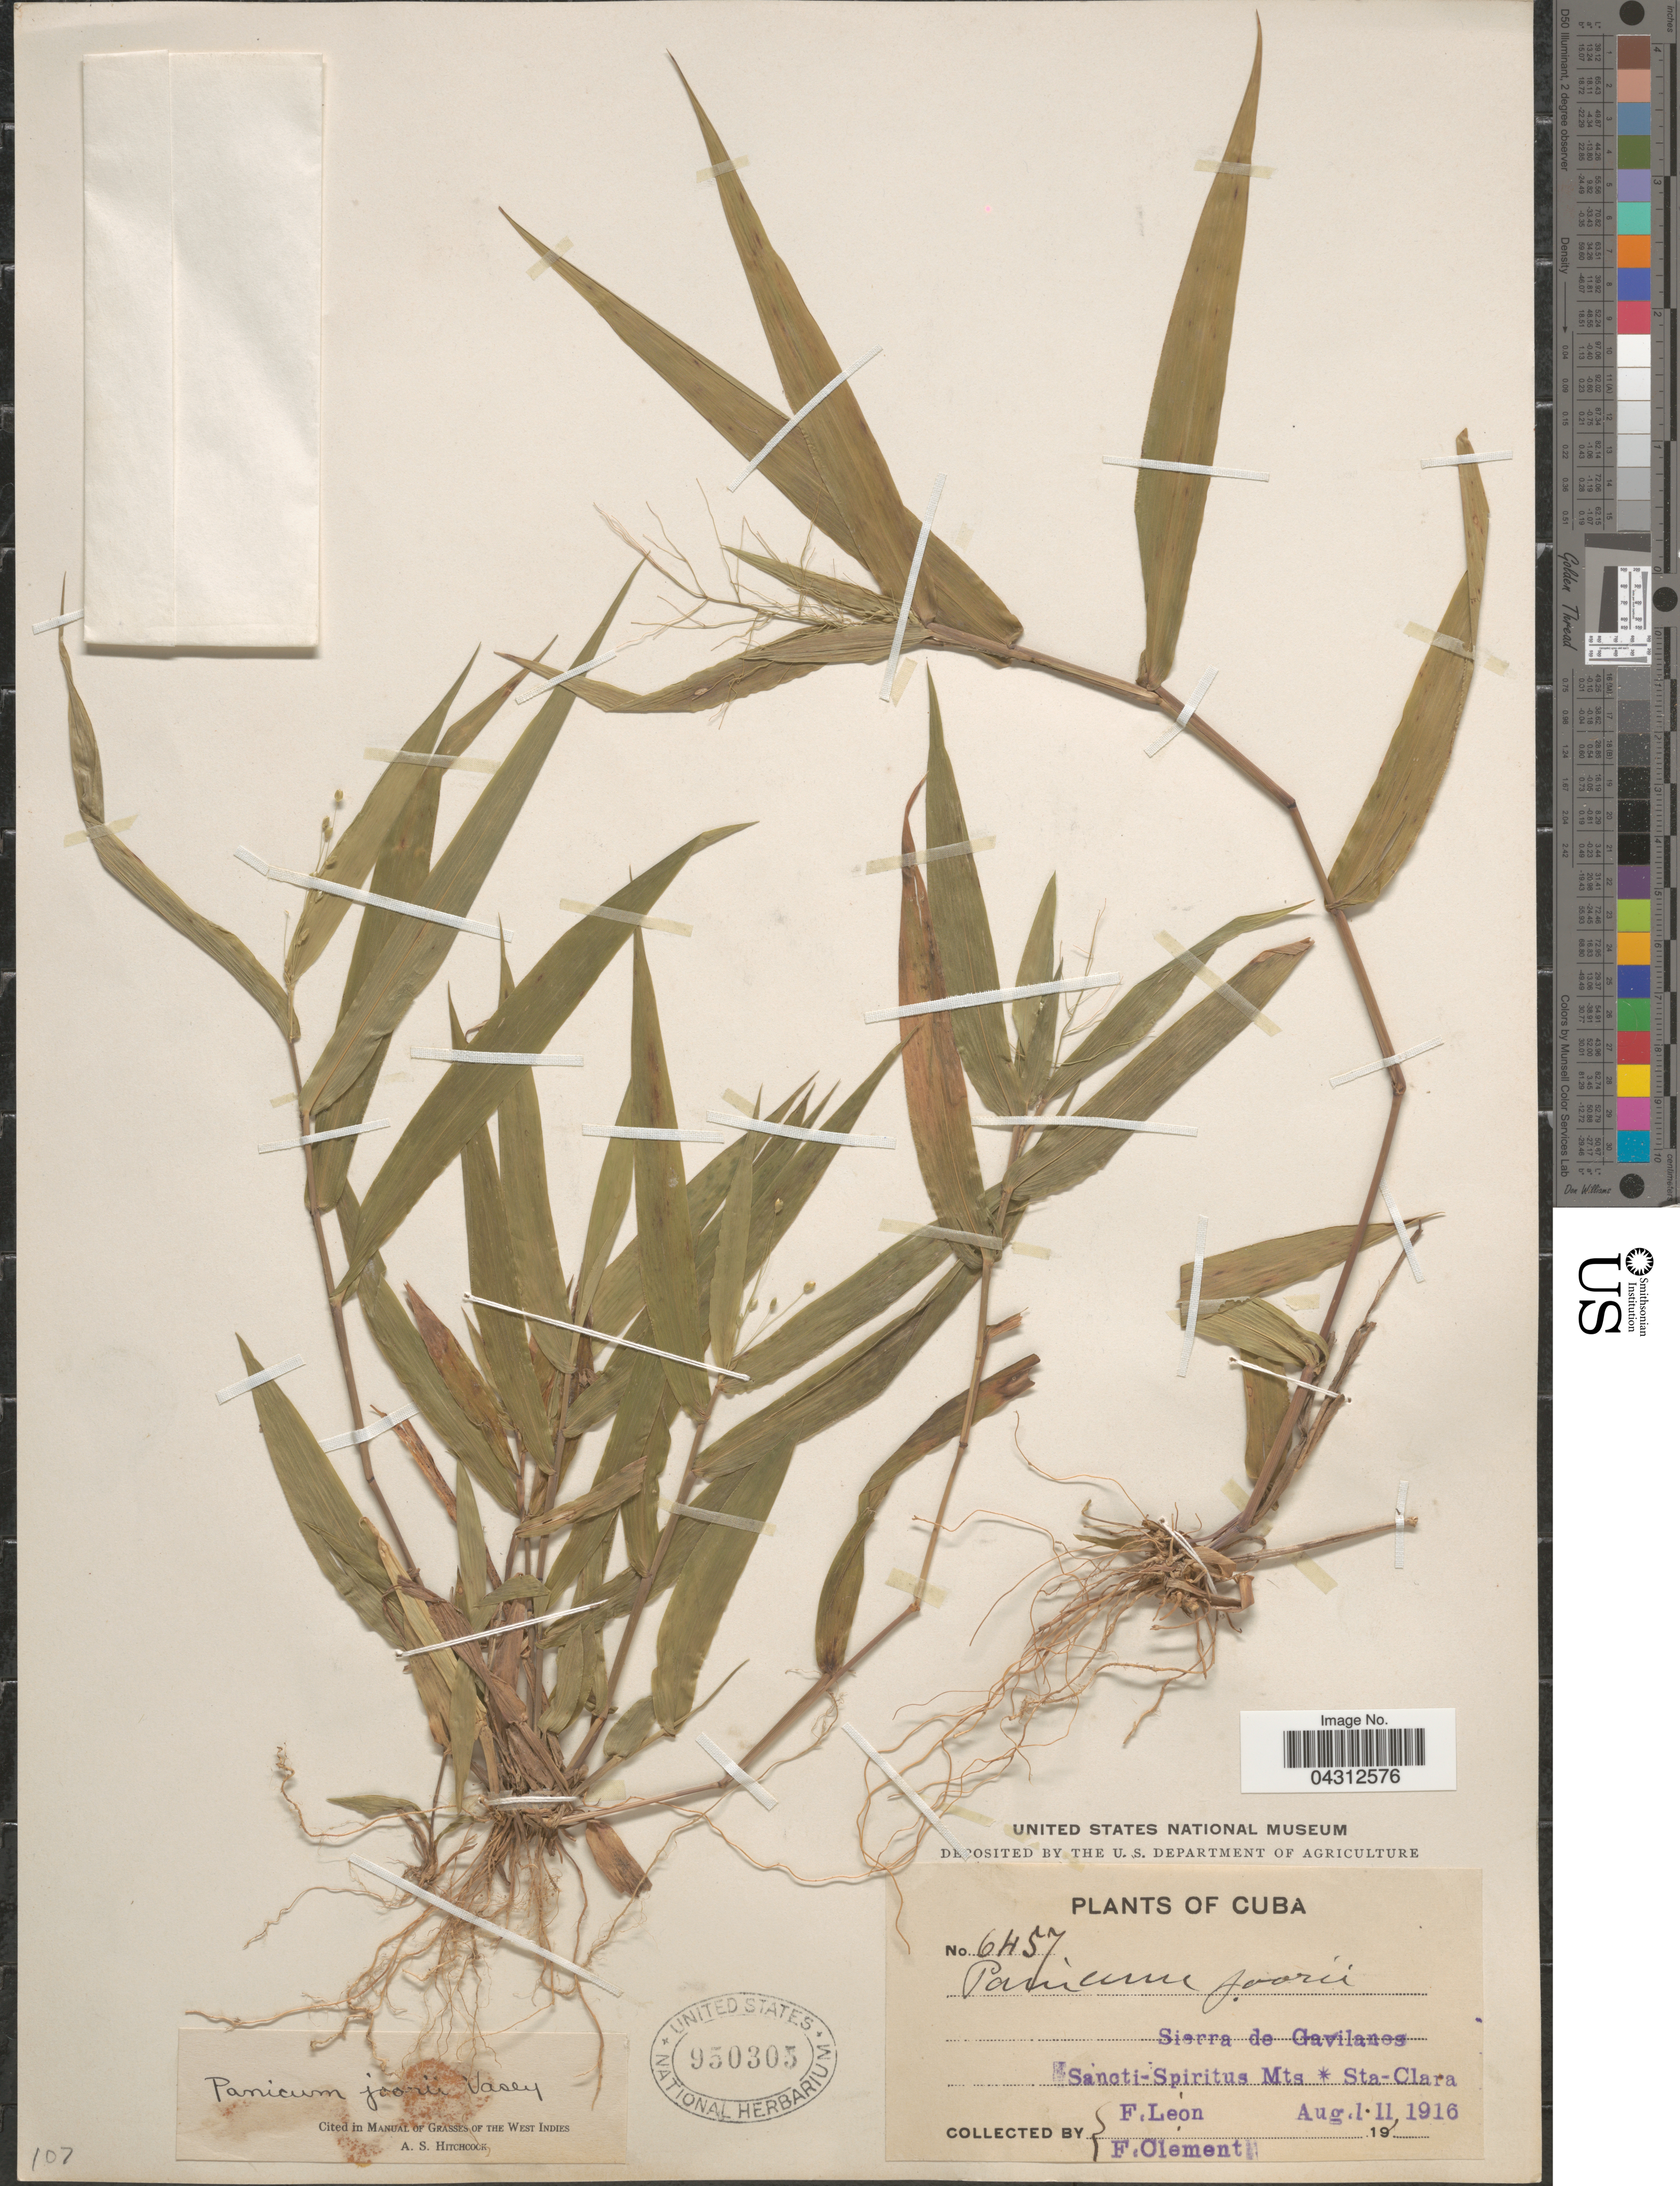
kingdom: Plantae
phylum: Tracheophyta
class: Liliopsida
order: Poales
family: Poaceae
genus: Dichanthelium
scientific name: Dichanthelium commutatum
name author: (Schult.) Gould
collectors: F. Leon & F. Clements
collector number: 6457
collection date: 1916-08-01/1916-08-11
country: Cuba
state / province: Sancti Spíritus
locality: Sierra de Gavilanes. Sancti-Spiritus Mts Sta-Clara.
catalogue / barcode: US 950305